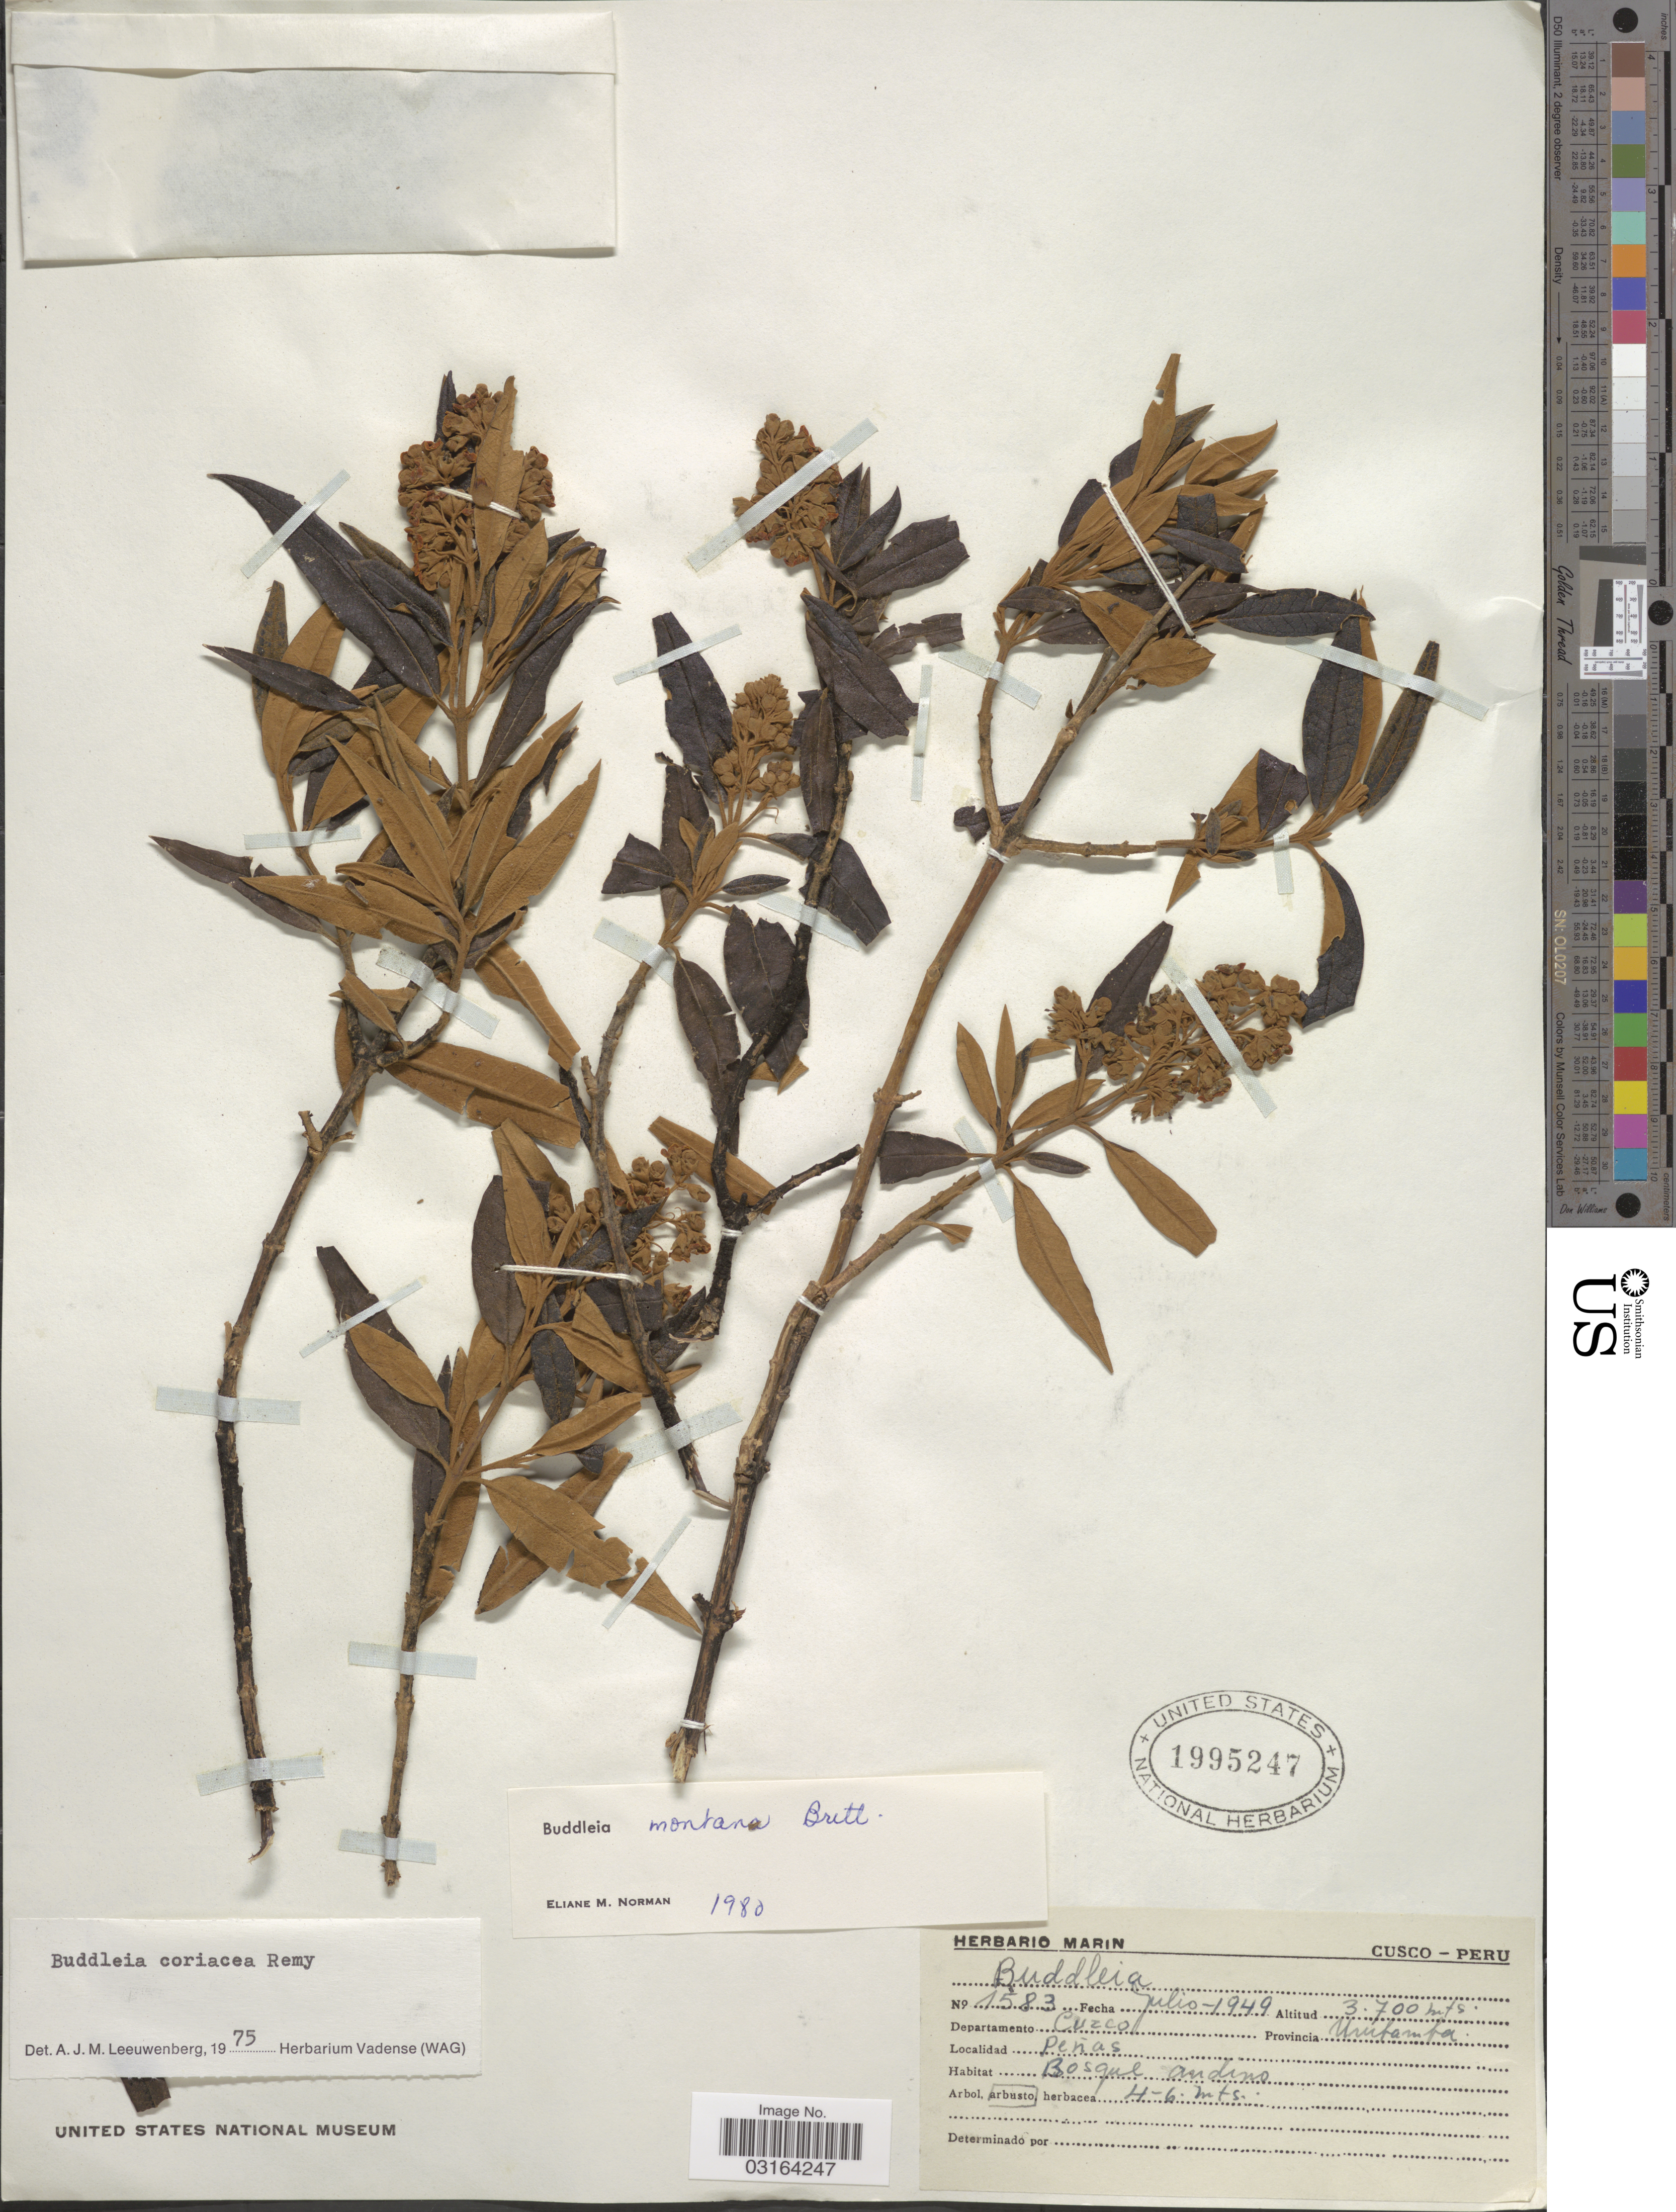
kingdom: Plantae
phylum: Tracheophyta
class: Magnoliopsida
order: Lamiales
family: Scrophulariaceae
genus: Buddleja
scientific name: Buddleja coriacea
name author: Remy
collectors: ex herb. Marin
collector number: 1583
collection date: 1949-07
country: Peru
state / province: Cusco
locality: Departamento Cuzco, Provincia Urubamba, Peñas.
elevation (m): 3700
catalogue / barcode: US 1995247